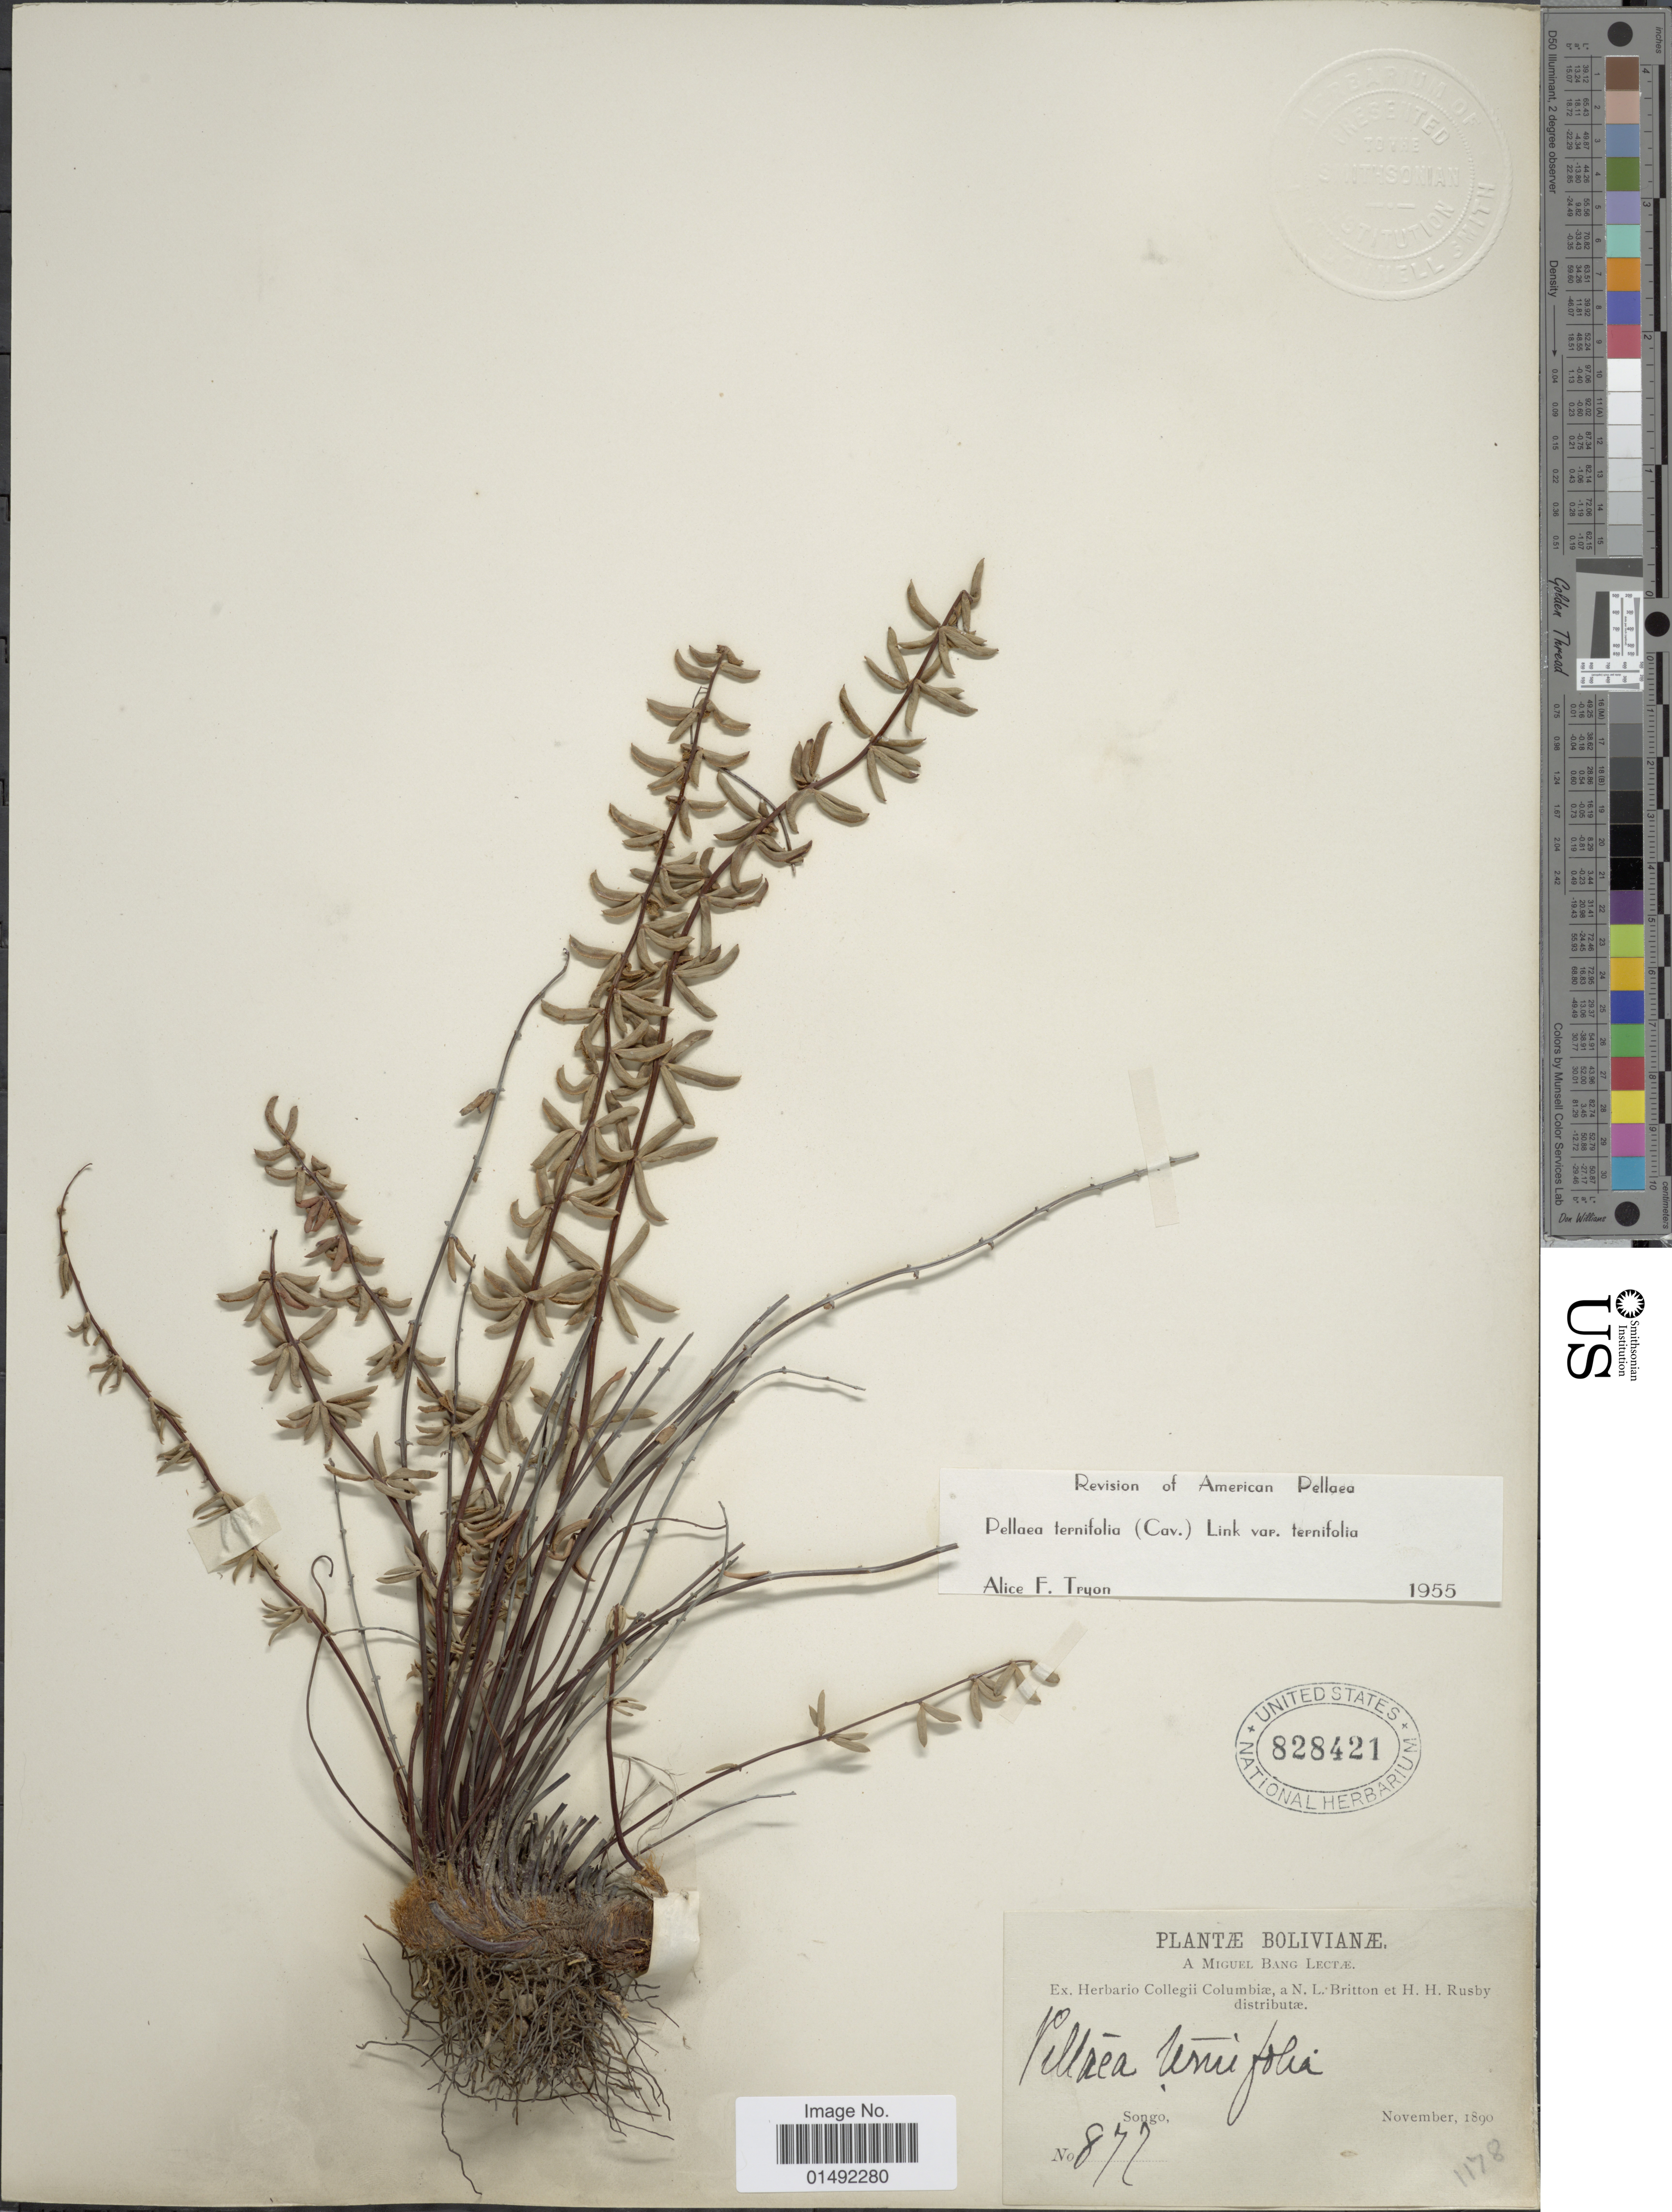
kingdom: Plantae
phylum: Tracheophyta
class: Polypodiopsida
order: Polypodiales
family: Pteridaceae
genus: Pellaea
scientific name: Pellaea ternifolia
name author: (Cav.) Link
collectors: M. Bang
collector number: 877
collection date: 1890-11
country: Bolivia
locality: Songo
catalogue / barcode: US 828421